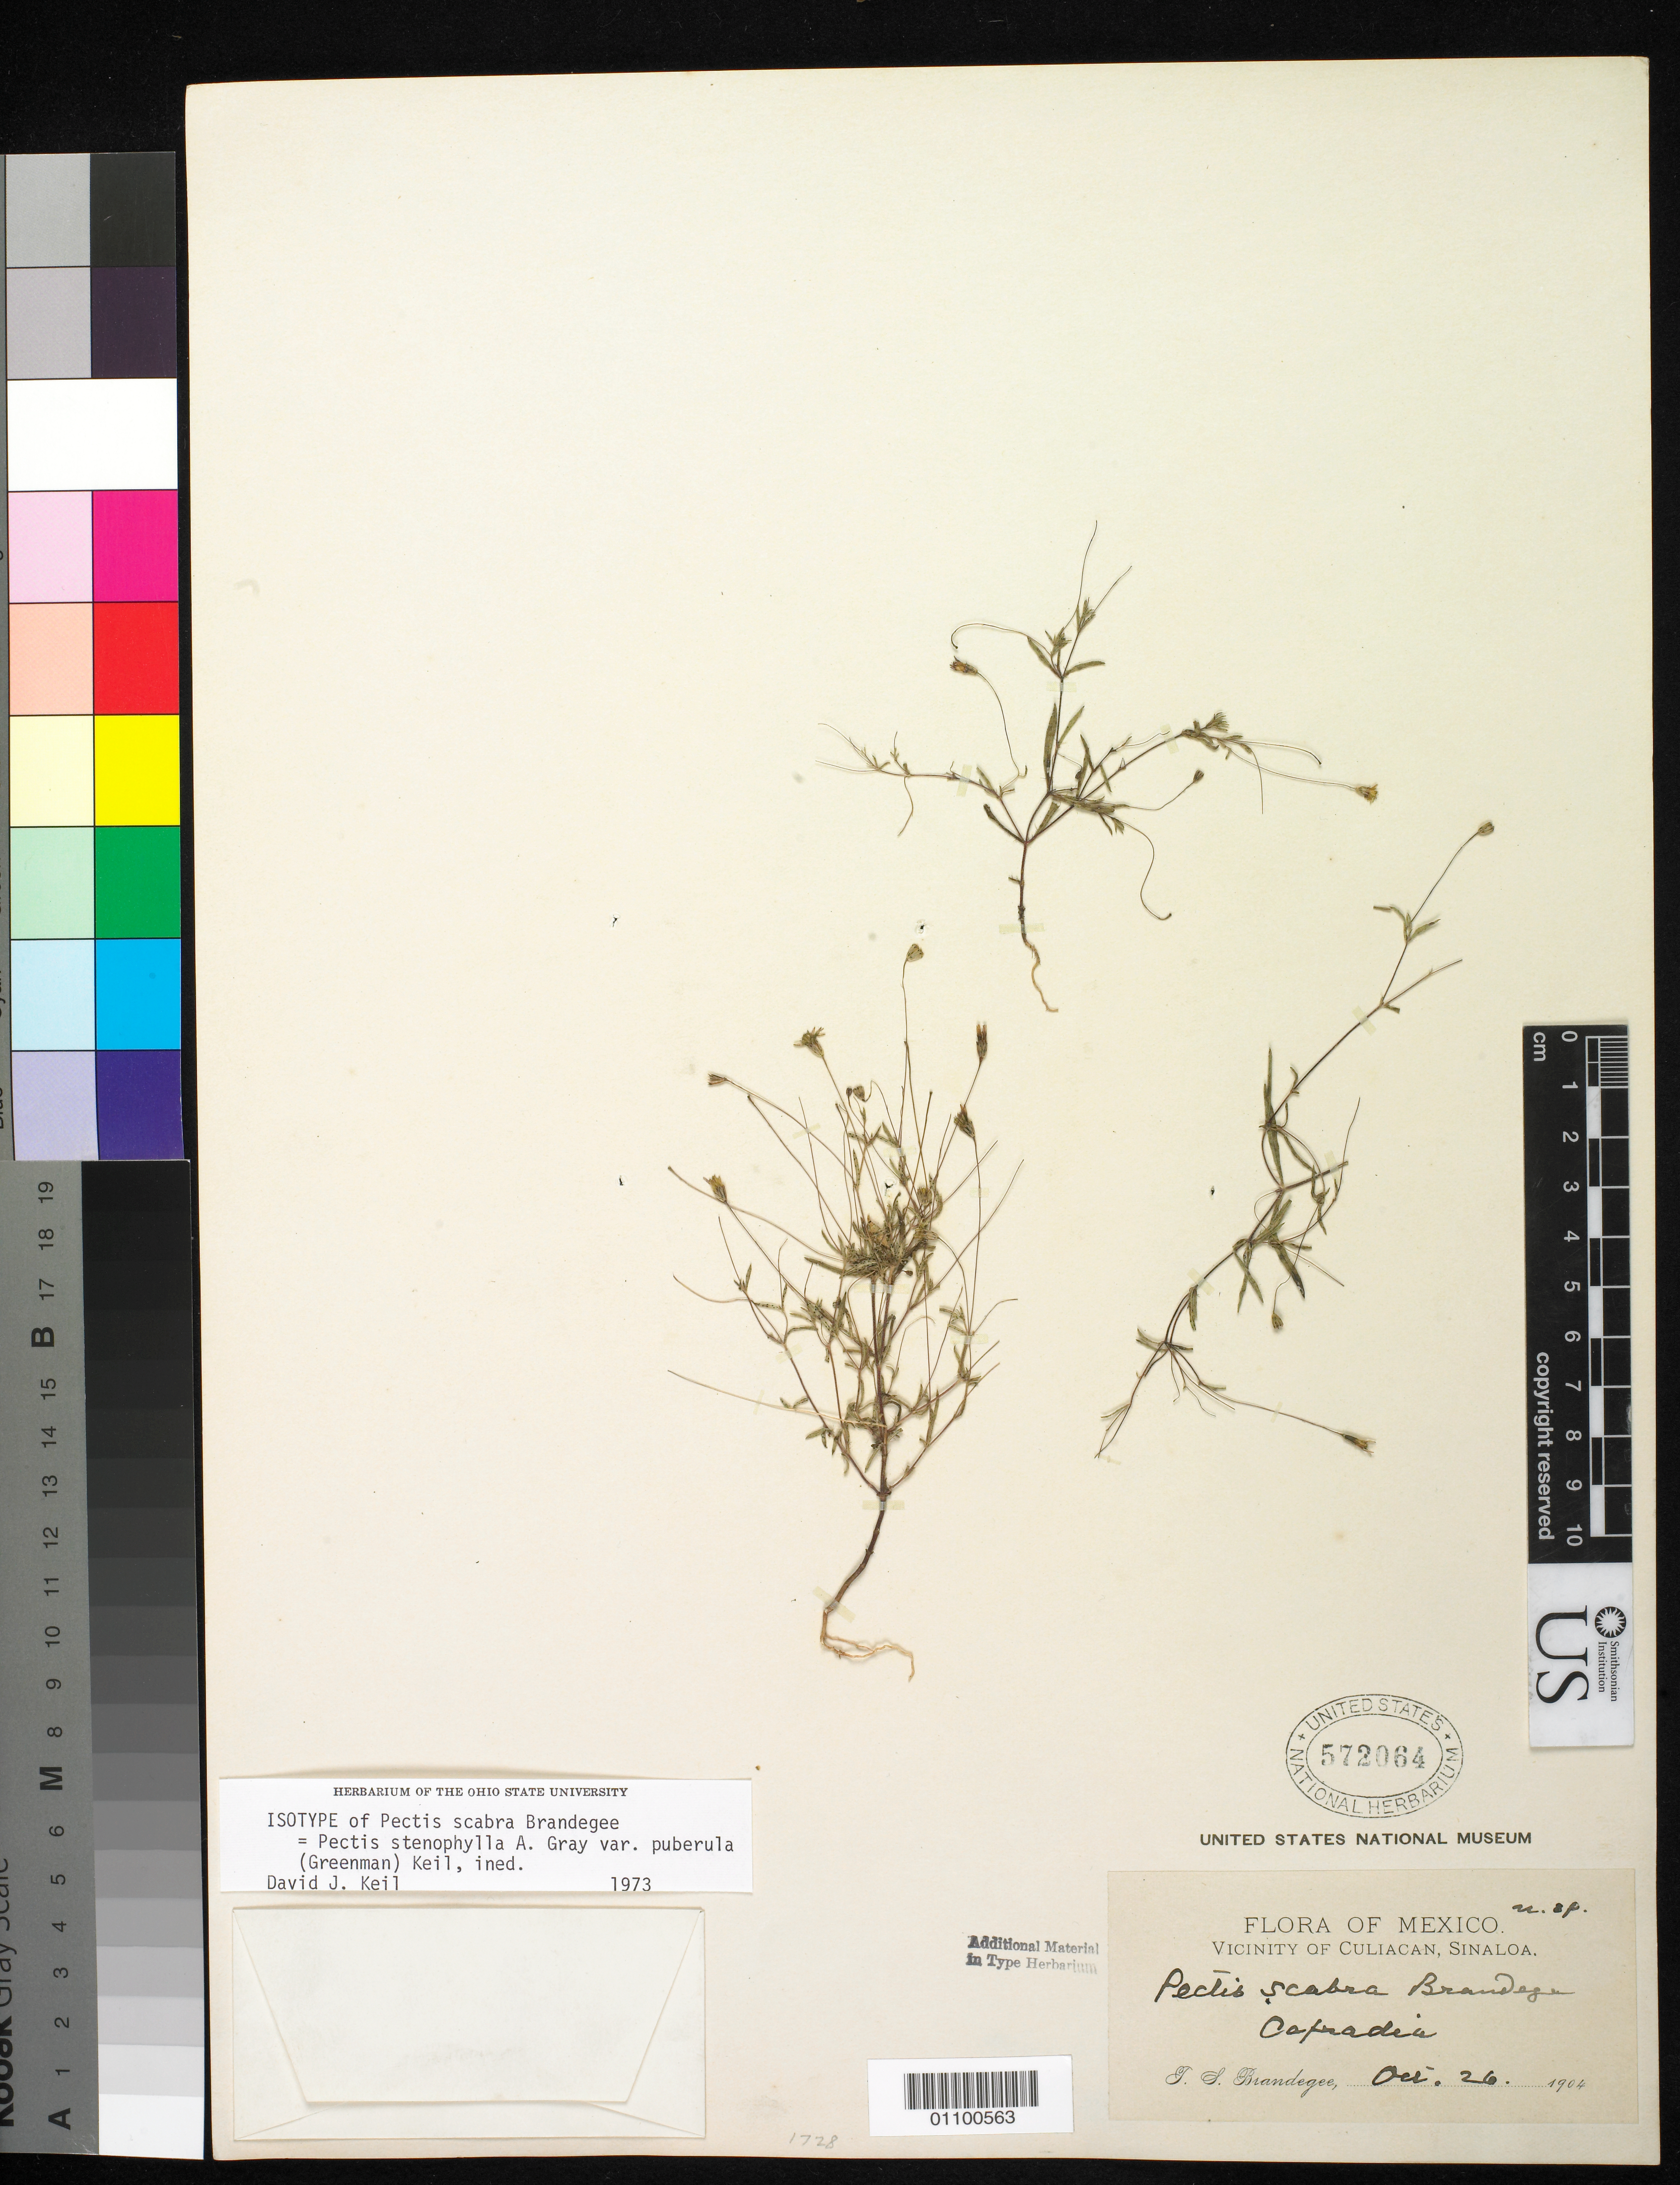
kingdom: Plantae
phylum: Tracheophyta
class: Magnoliopsida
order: Asterales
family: Asteraceae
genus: Pectis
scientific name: Pectis scabra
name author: Brandegee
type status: Isotype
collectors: T. S. Brandegee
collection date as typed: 26 Oct 1904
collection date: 1904-10-26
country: Mexico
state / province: Sinaloa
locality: Cofradia.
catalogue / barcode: US 572064